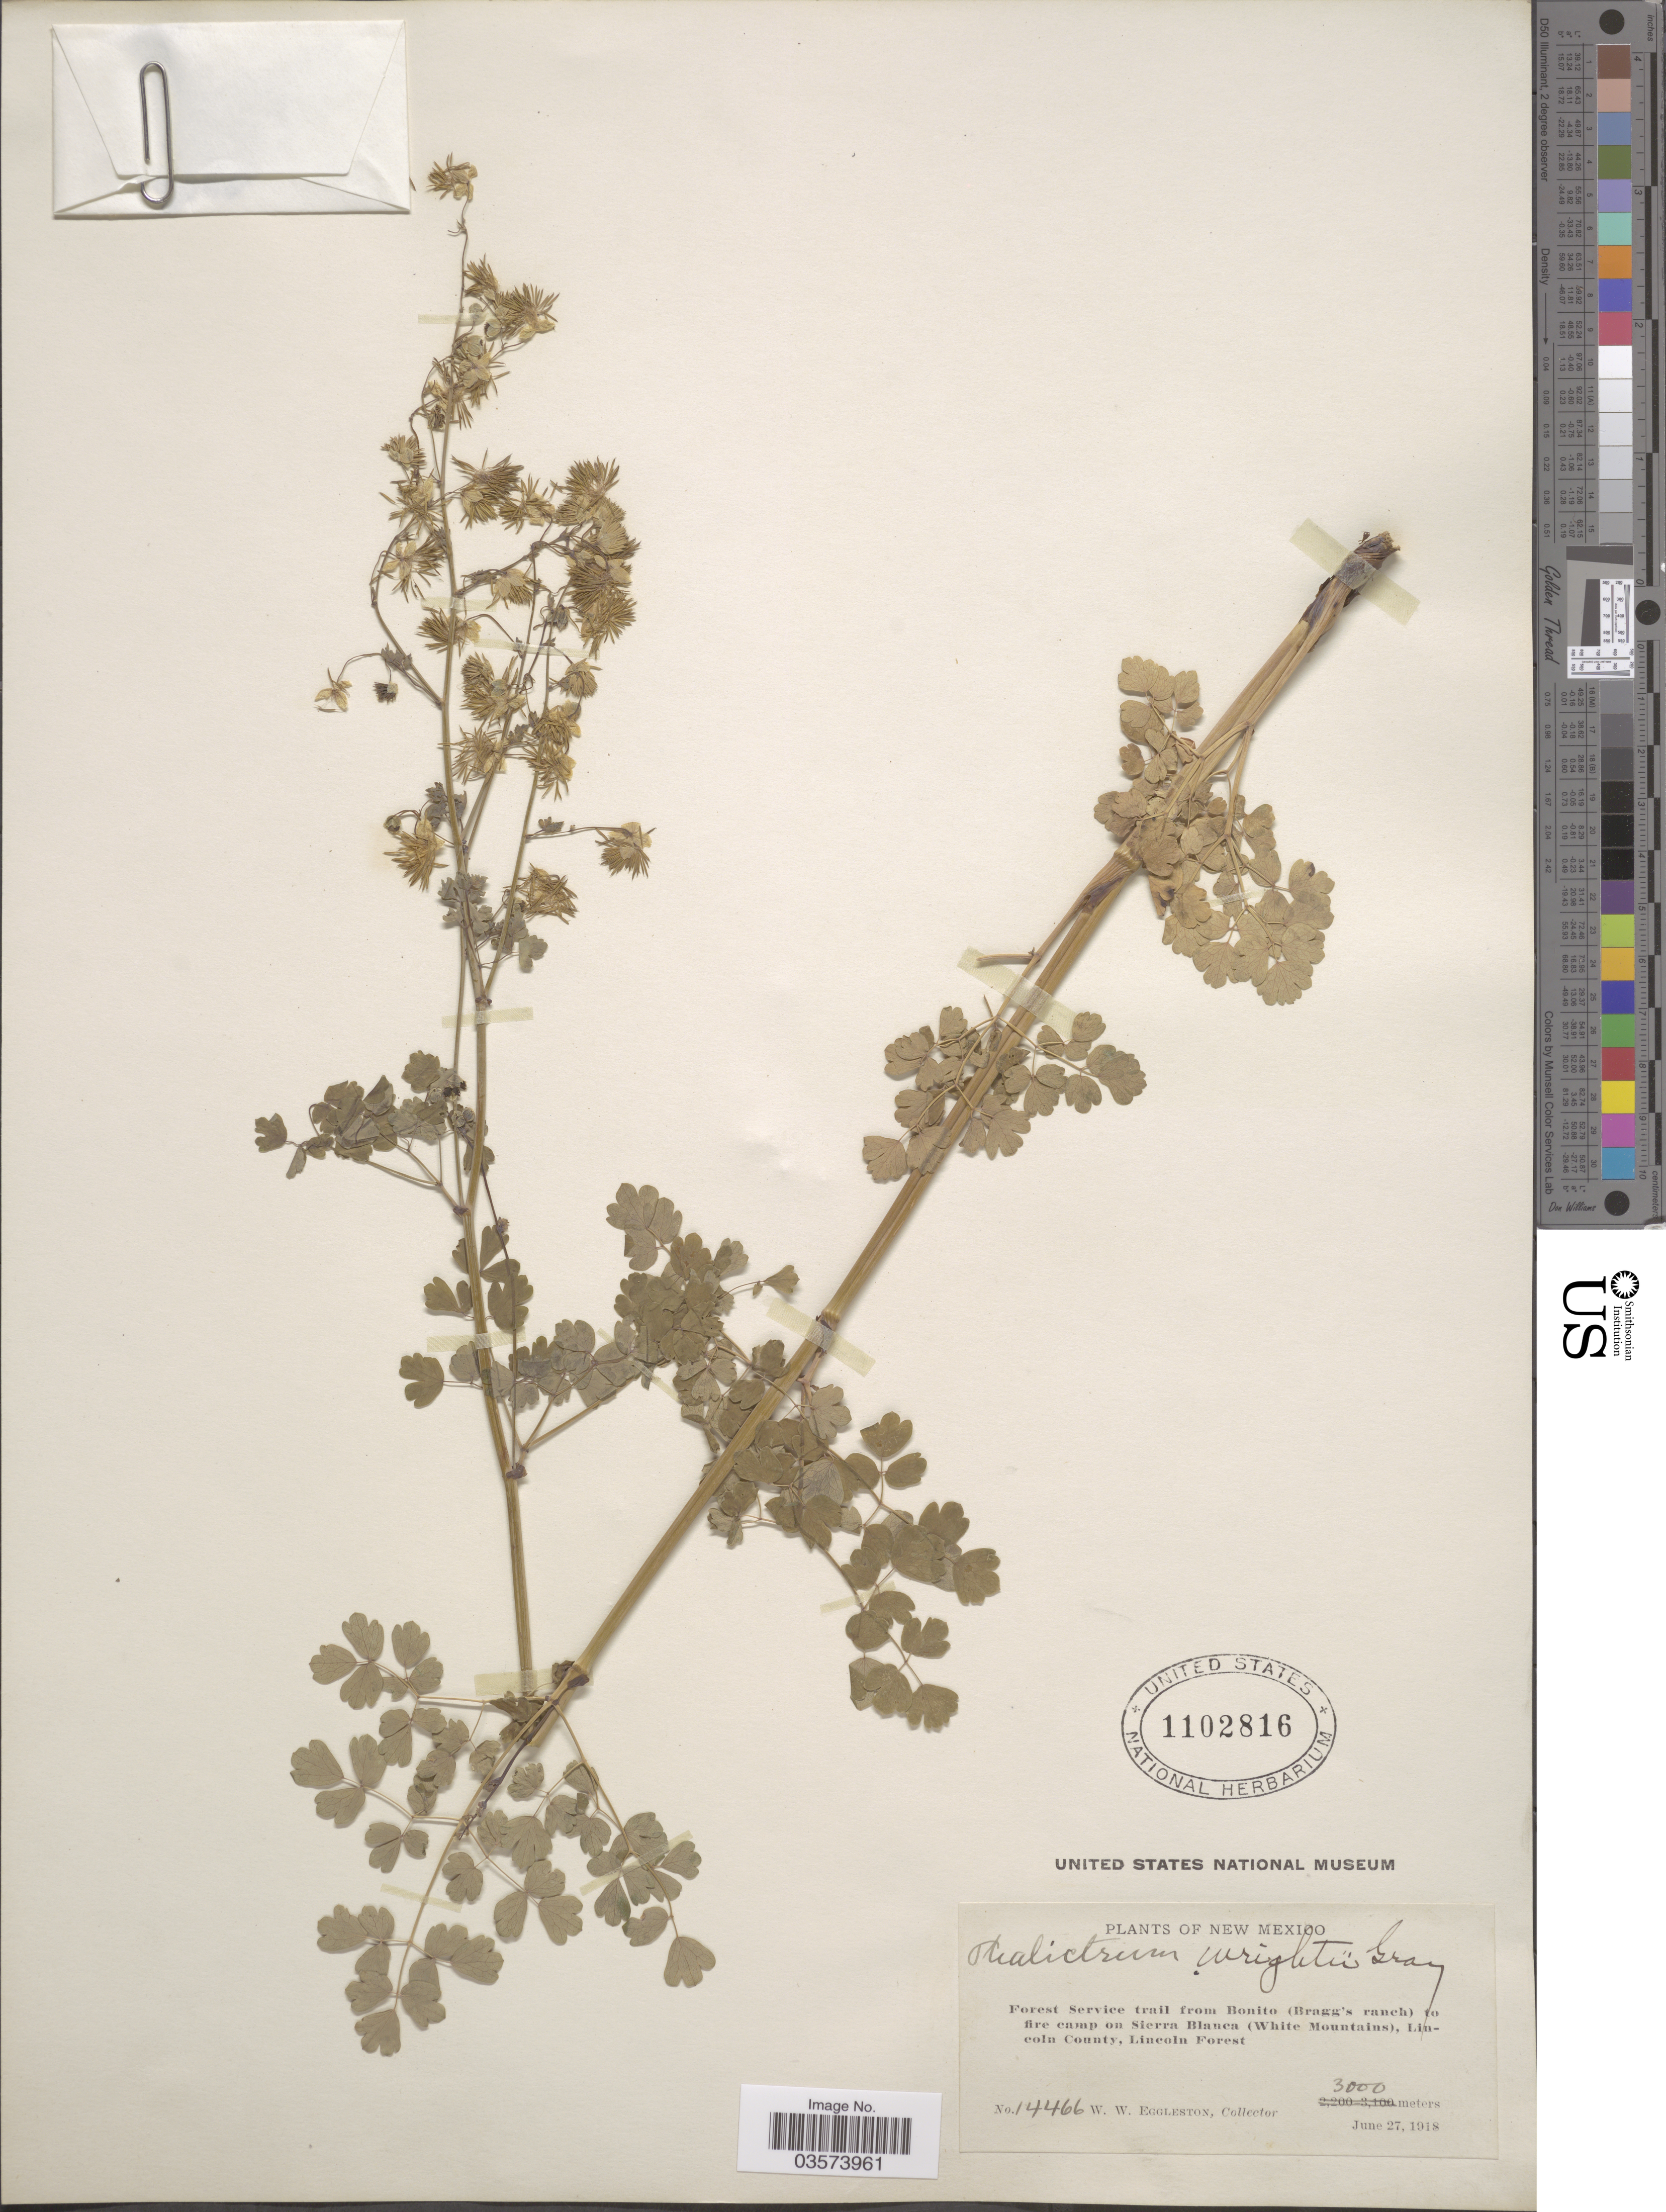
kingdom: Plantae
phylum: Tracheophyta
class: Magnoliopsida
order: Ranunculales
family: Ranunculaceae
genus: Thalictrum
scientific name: Thalictrum fendleri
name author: Engelm. ex A. Gray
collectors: W. W. Eggleston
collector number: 14466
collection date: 1918-06-27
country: United States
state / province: New Mexico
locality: Forest Service trail from Bonito (Bragg's ranch) to fire camp on Sierra Blanca (White Mountains), Lincoln County, Lincoln Forest.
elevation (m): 3000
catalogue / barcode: US 1102816